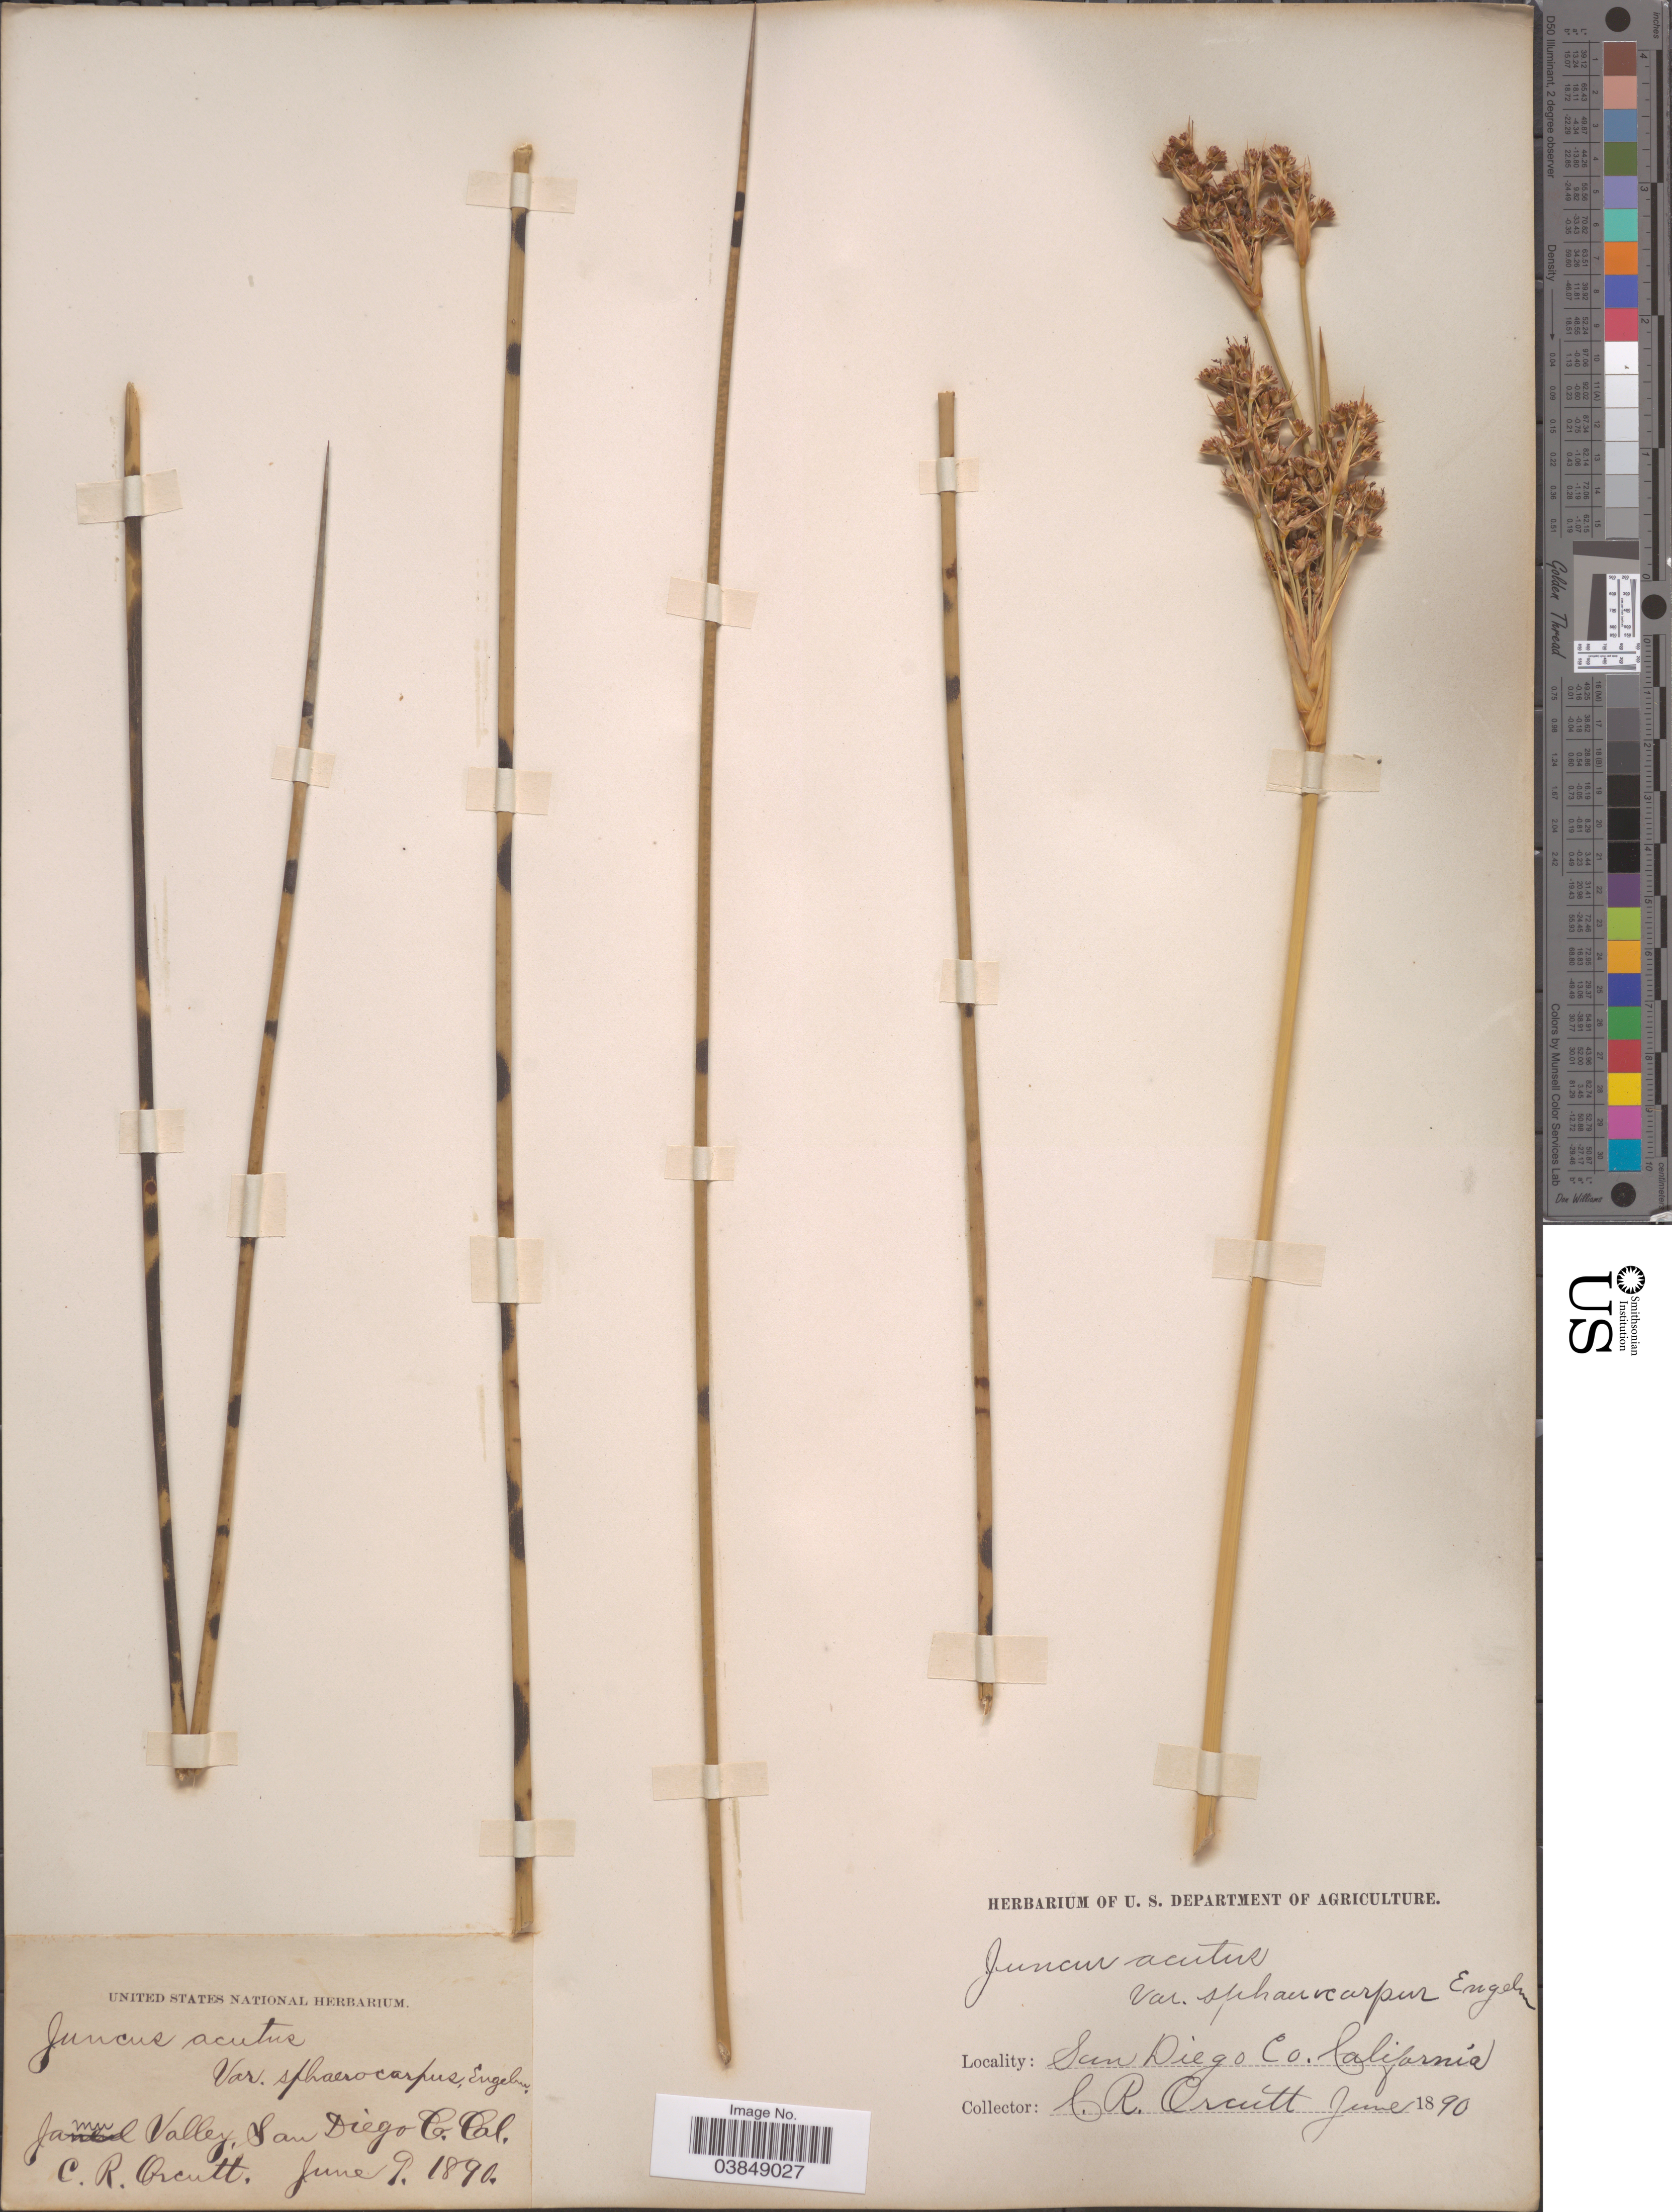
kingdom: Plantae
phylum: Tracheophyta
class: Liliopsida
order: Poales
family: Juncaceae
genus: Juncus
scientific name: Juncus acutus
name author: L.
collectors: C. R. Orcutt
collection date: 1890-06-09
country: United States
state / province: California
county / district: San Diego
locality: San Diego Co. Jamul Valley.